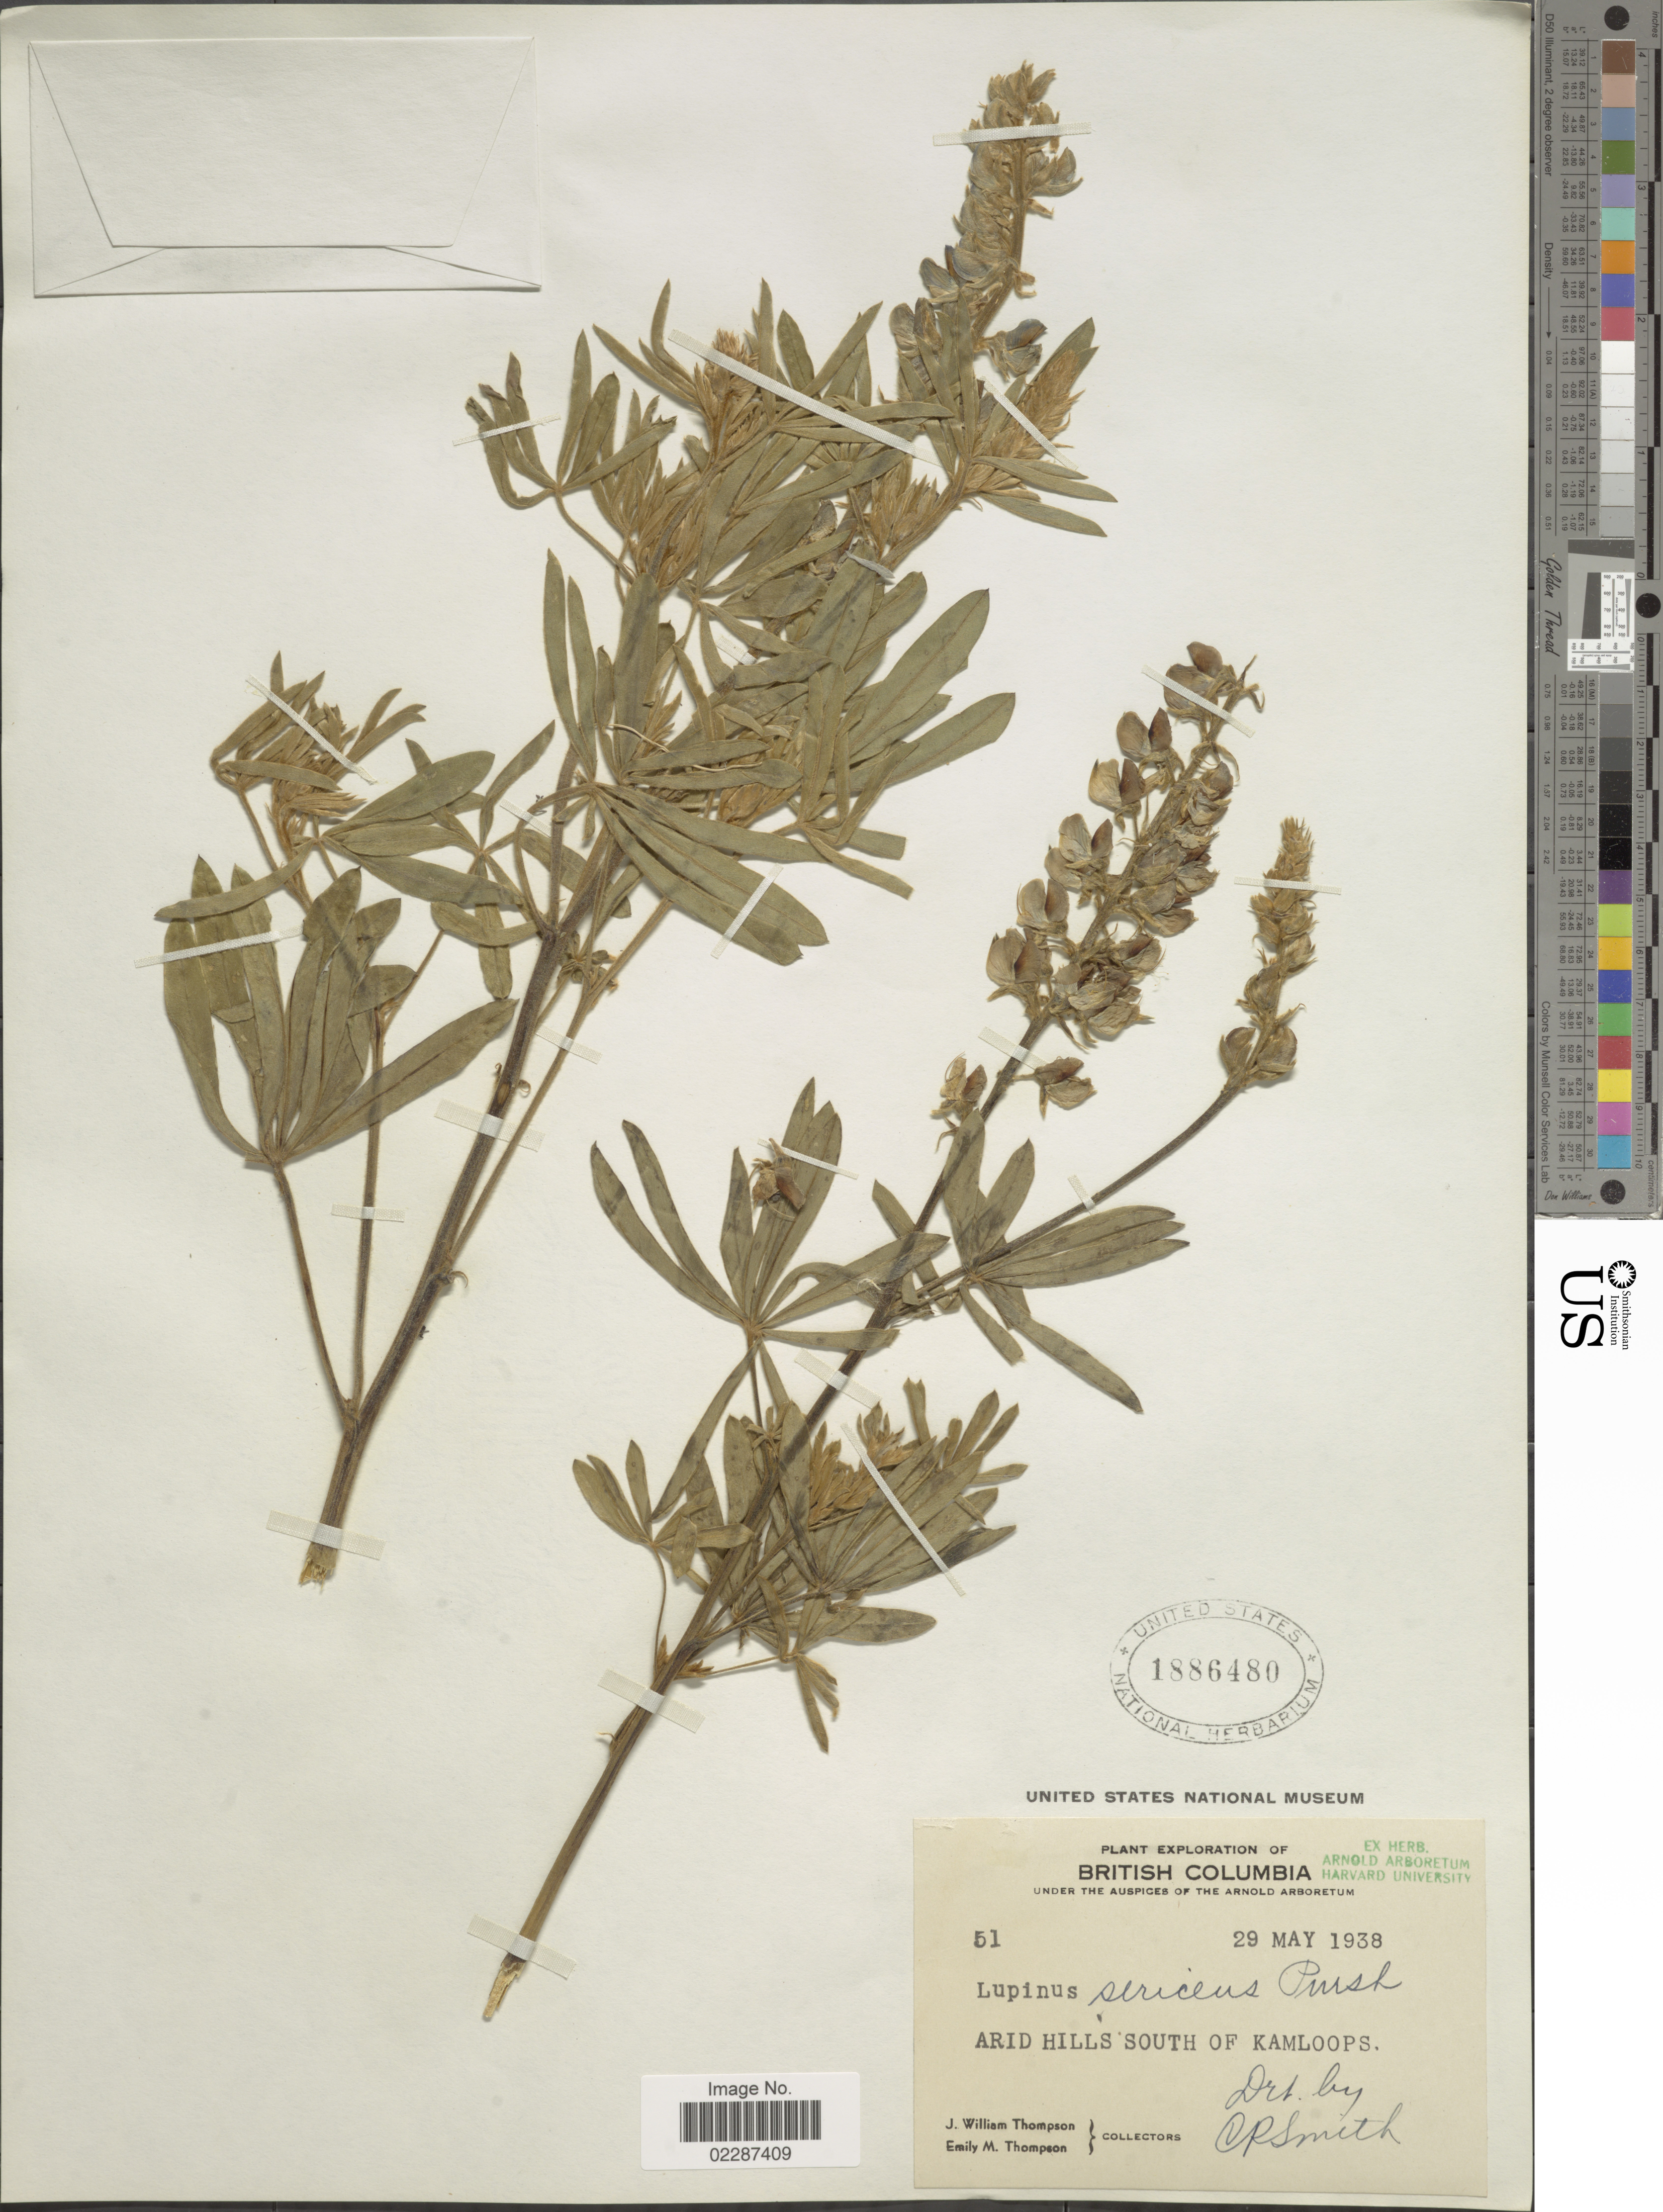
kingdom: Plantae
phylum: Tracheophyta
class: Magnoliopsida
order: Fabales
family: Fabaceae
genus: Lupinus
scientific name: Lupinus sericeus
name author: Pursh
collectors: J. W. Thompson & E. M. Thompson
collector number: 51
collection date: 1938-05-29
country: Canada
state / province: British Columbia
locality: Arid Hills south of Kamloops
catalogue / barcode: US 1886480